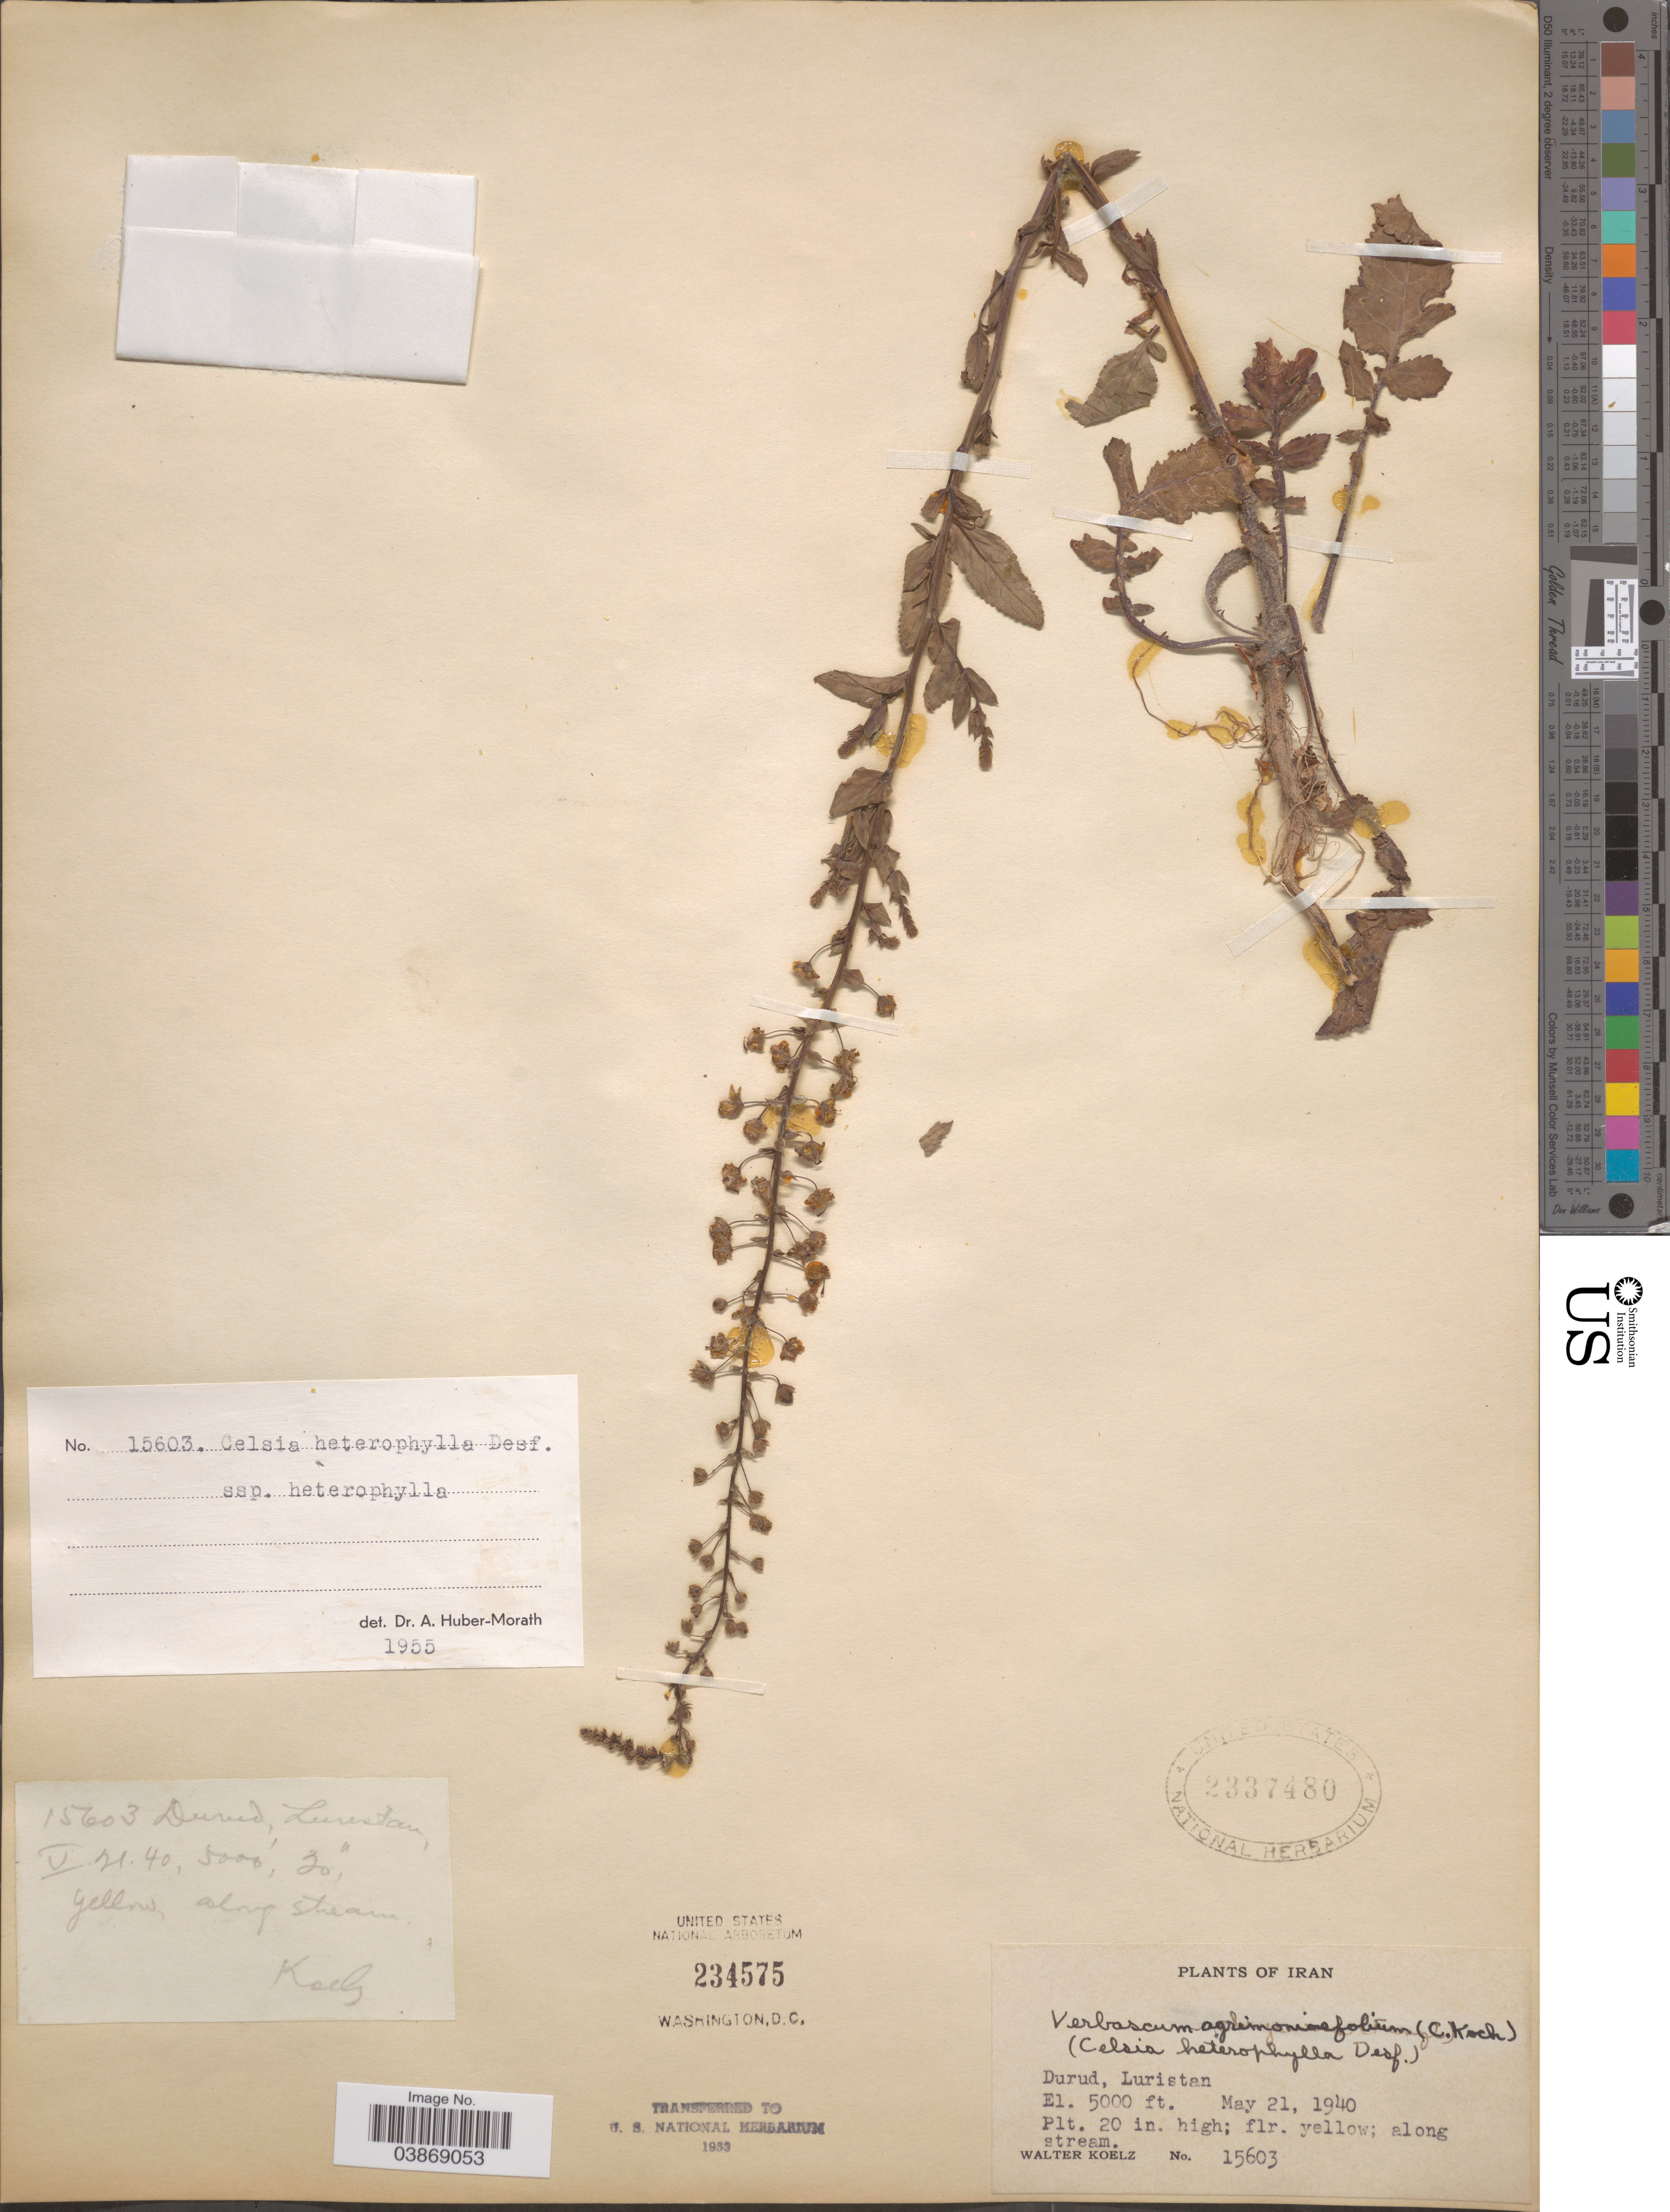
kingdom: Plantae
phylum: Tracheophyta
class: Magnoliopsida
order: Lamiales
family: Scrophulariaceae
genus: Celsia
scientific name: Celsia heterophylla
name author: Desf.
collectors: W. N. Koelz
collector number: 15603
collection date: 1940-05-21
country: Iran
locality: Durud, Luristan.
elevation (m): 1524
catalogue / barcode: US 2337480